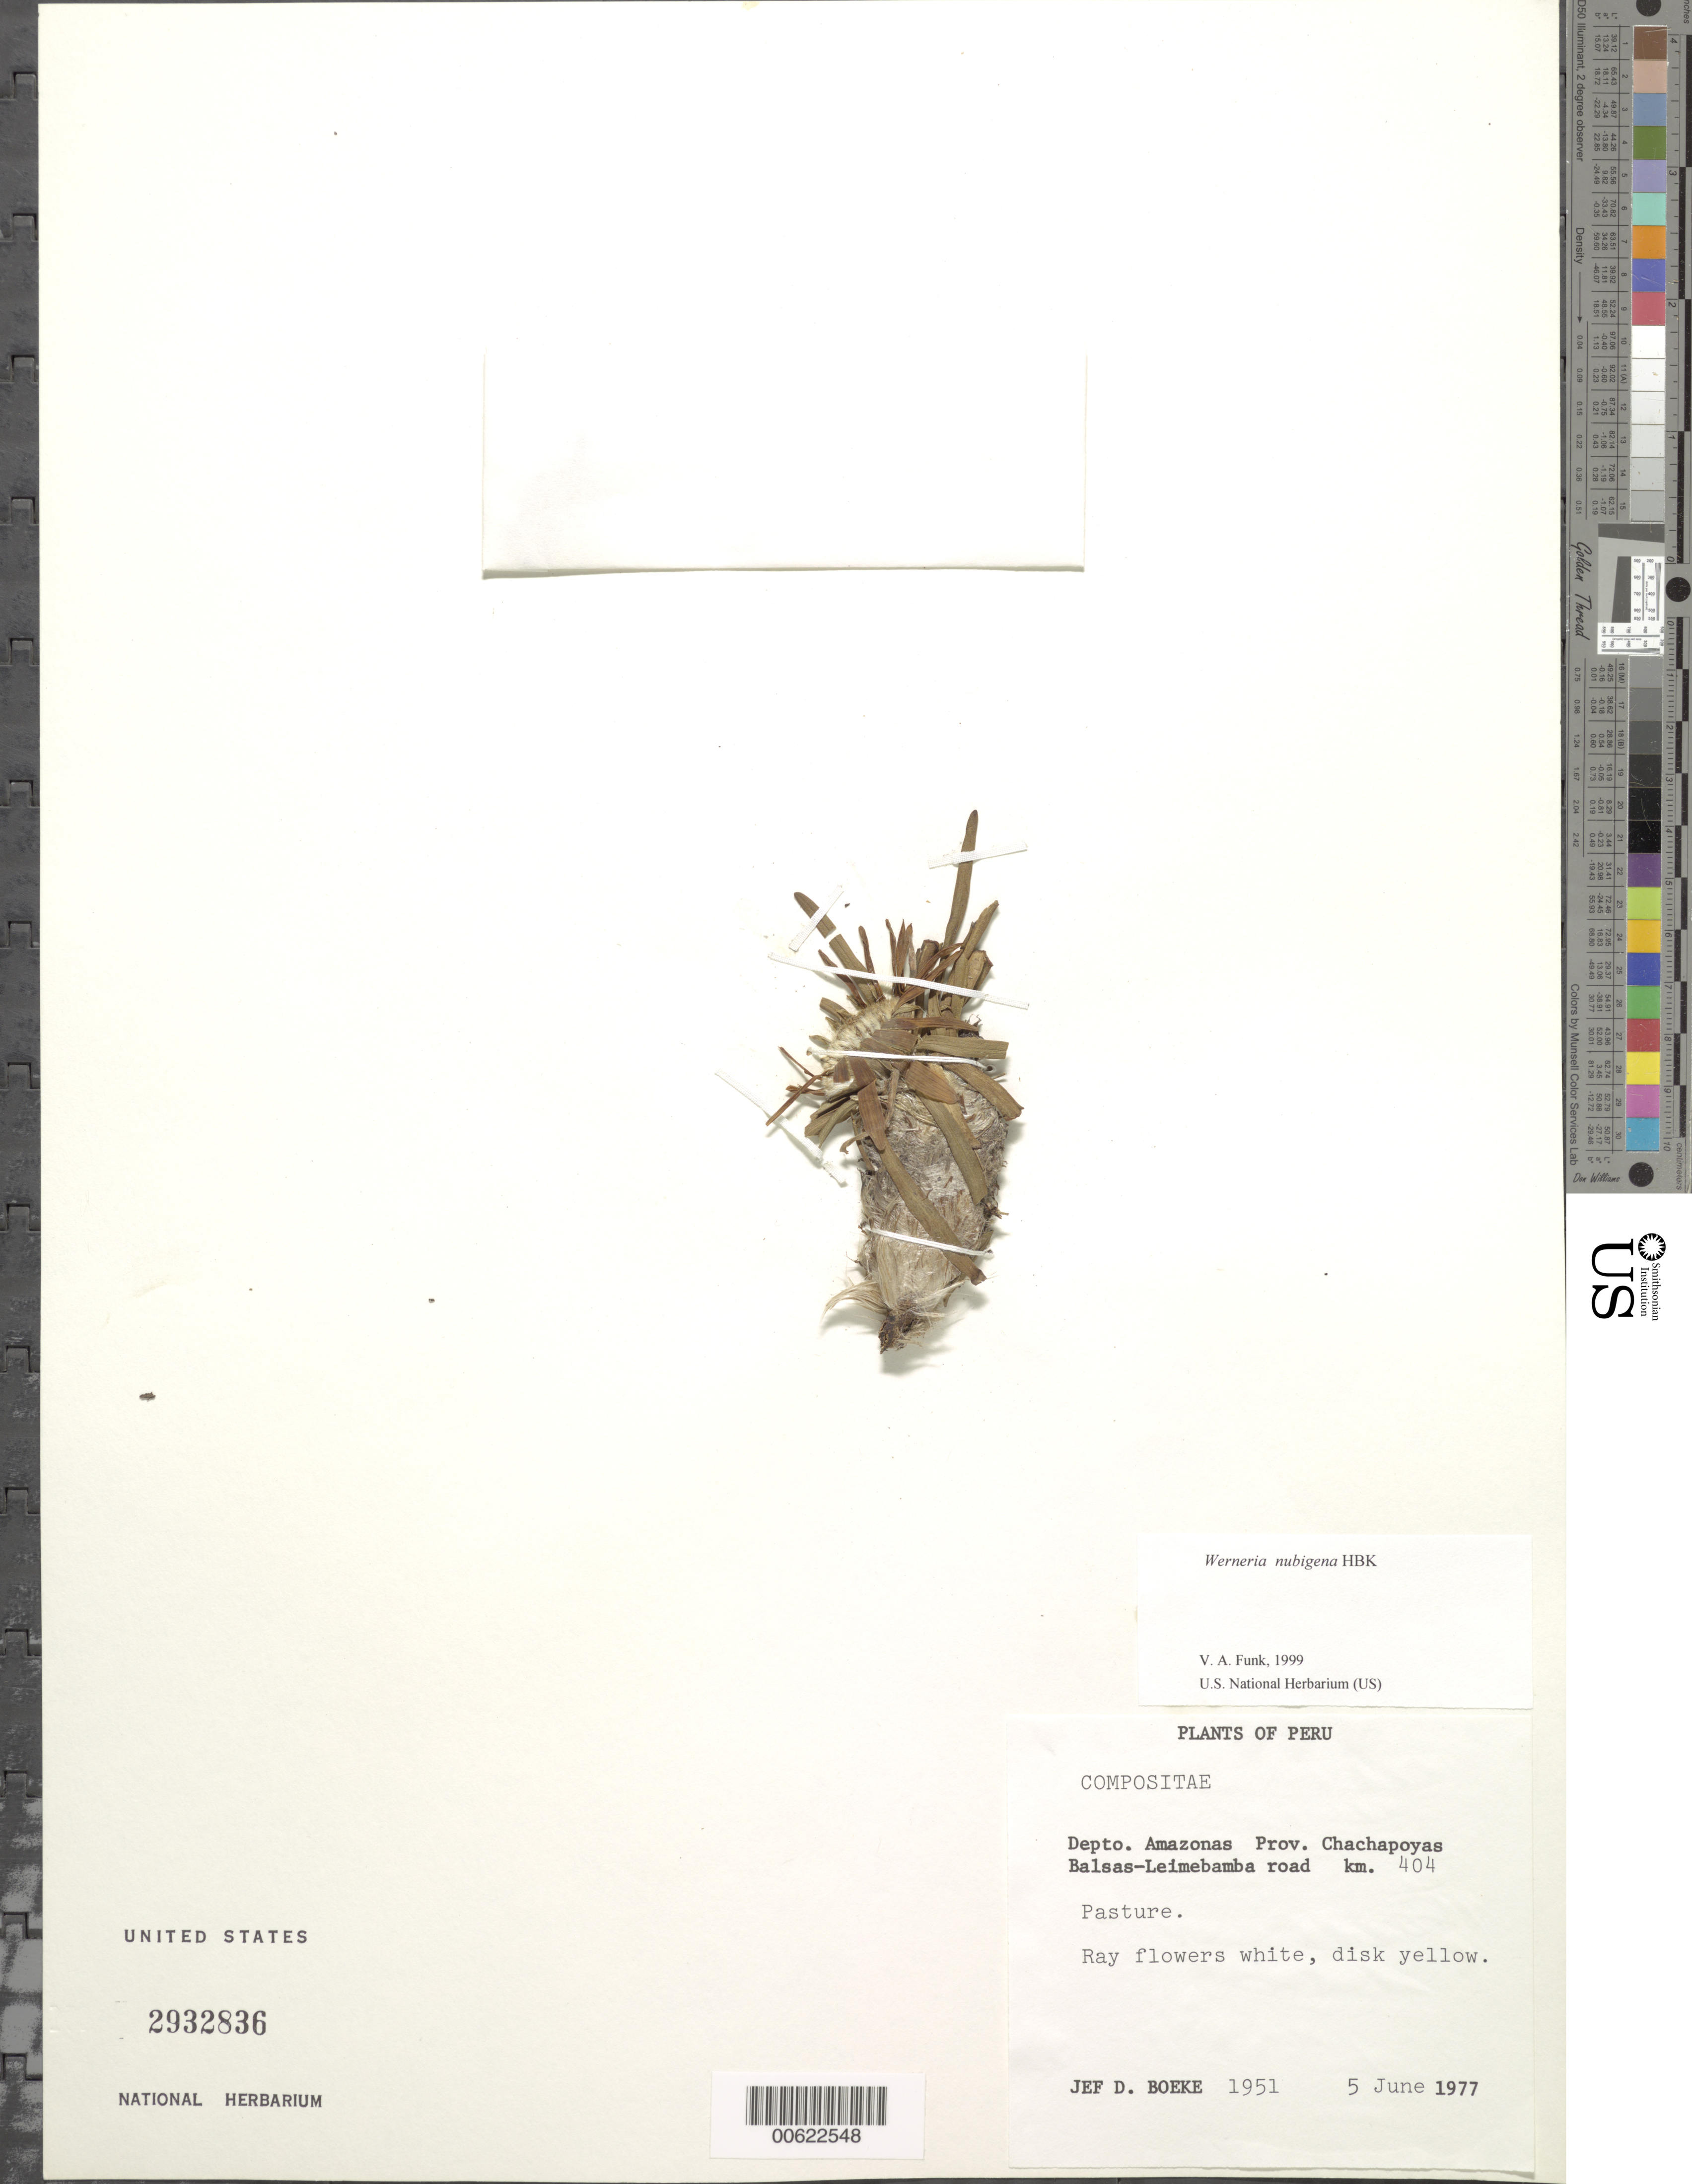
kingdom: Plantae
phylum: Tracheophyta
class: Magnoliopsida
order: Asterales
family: Asteraceae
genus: Werneria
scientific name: Werneria villosa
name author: A. Gray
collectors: J. Boeke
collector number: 1951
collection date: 1977-06-05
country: Peru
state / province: Amazonas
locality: Prov. Chachapoyas, Balsas-Leimebamba Road, km 404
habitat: Pasture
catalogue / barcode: US 2932836